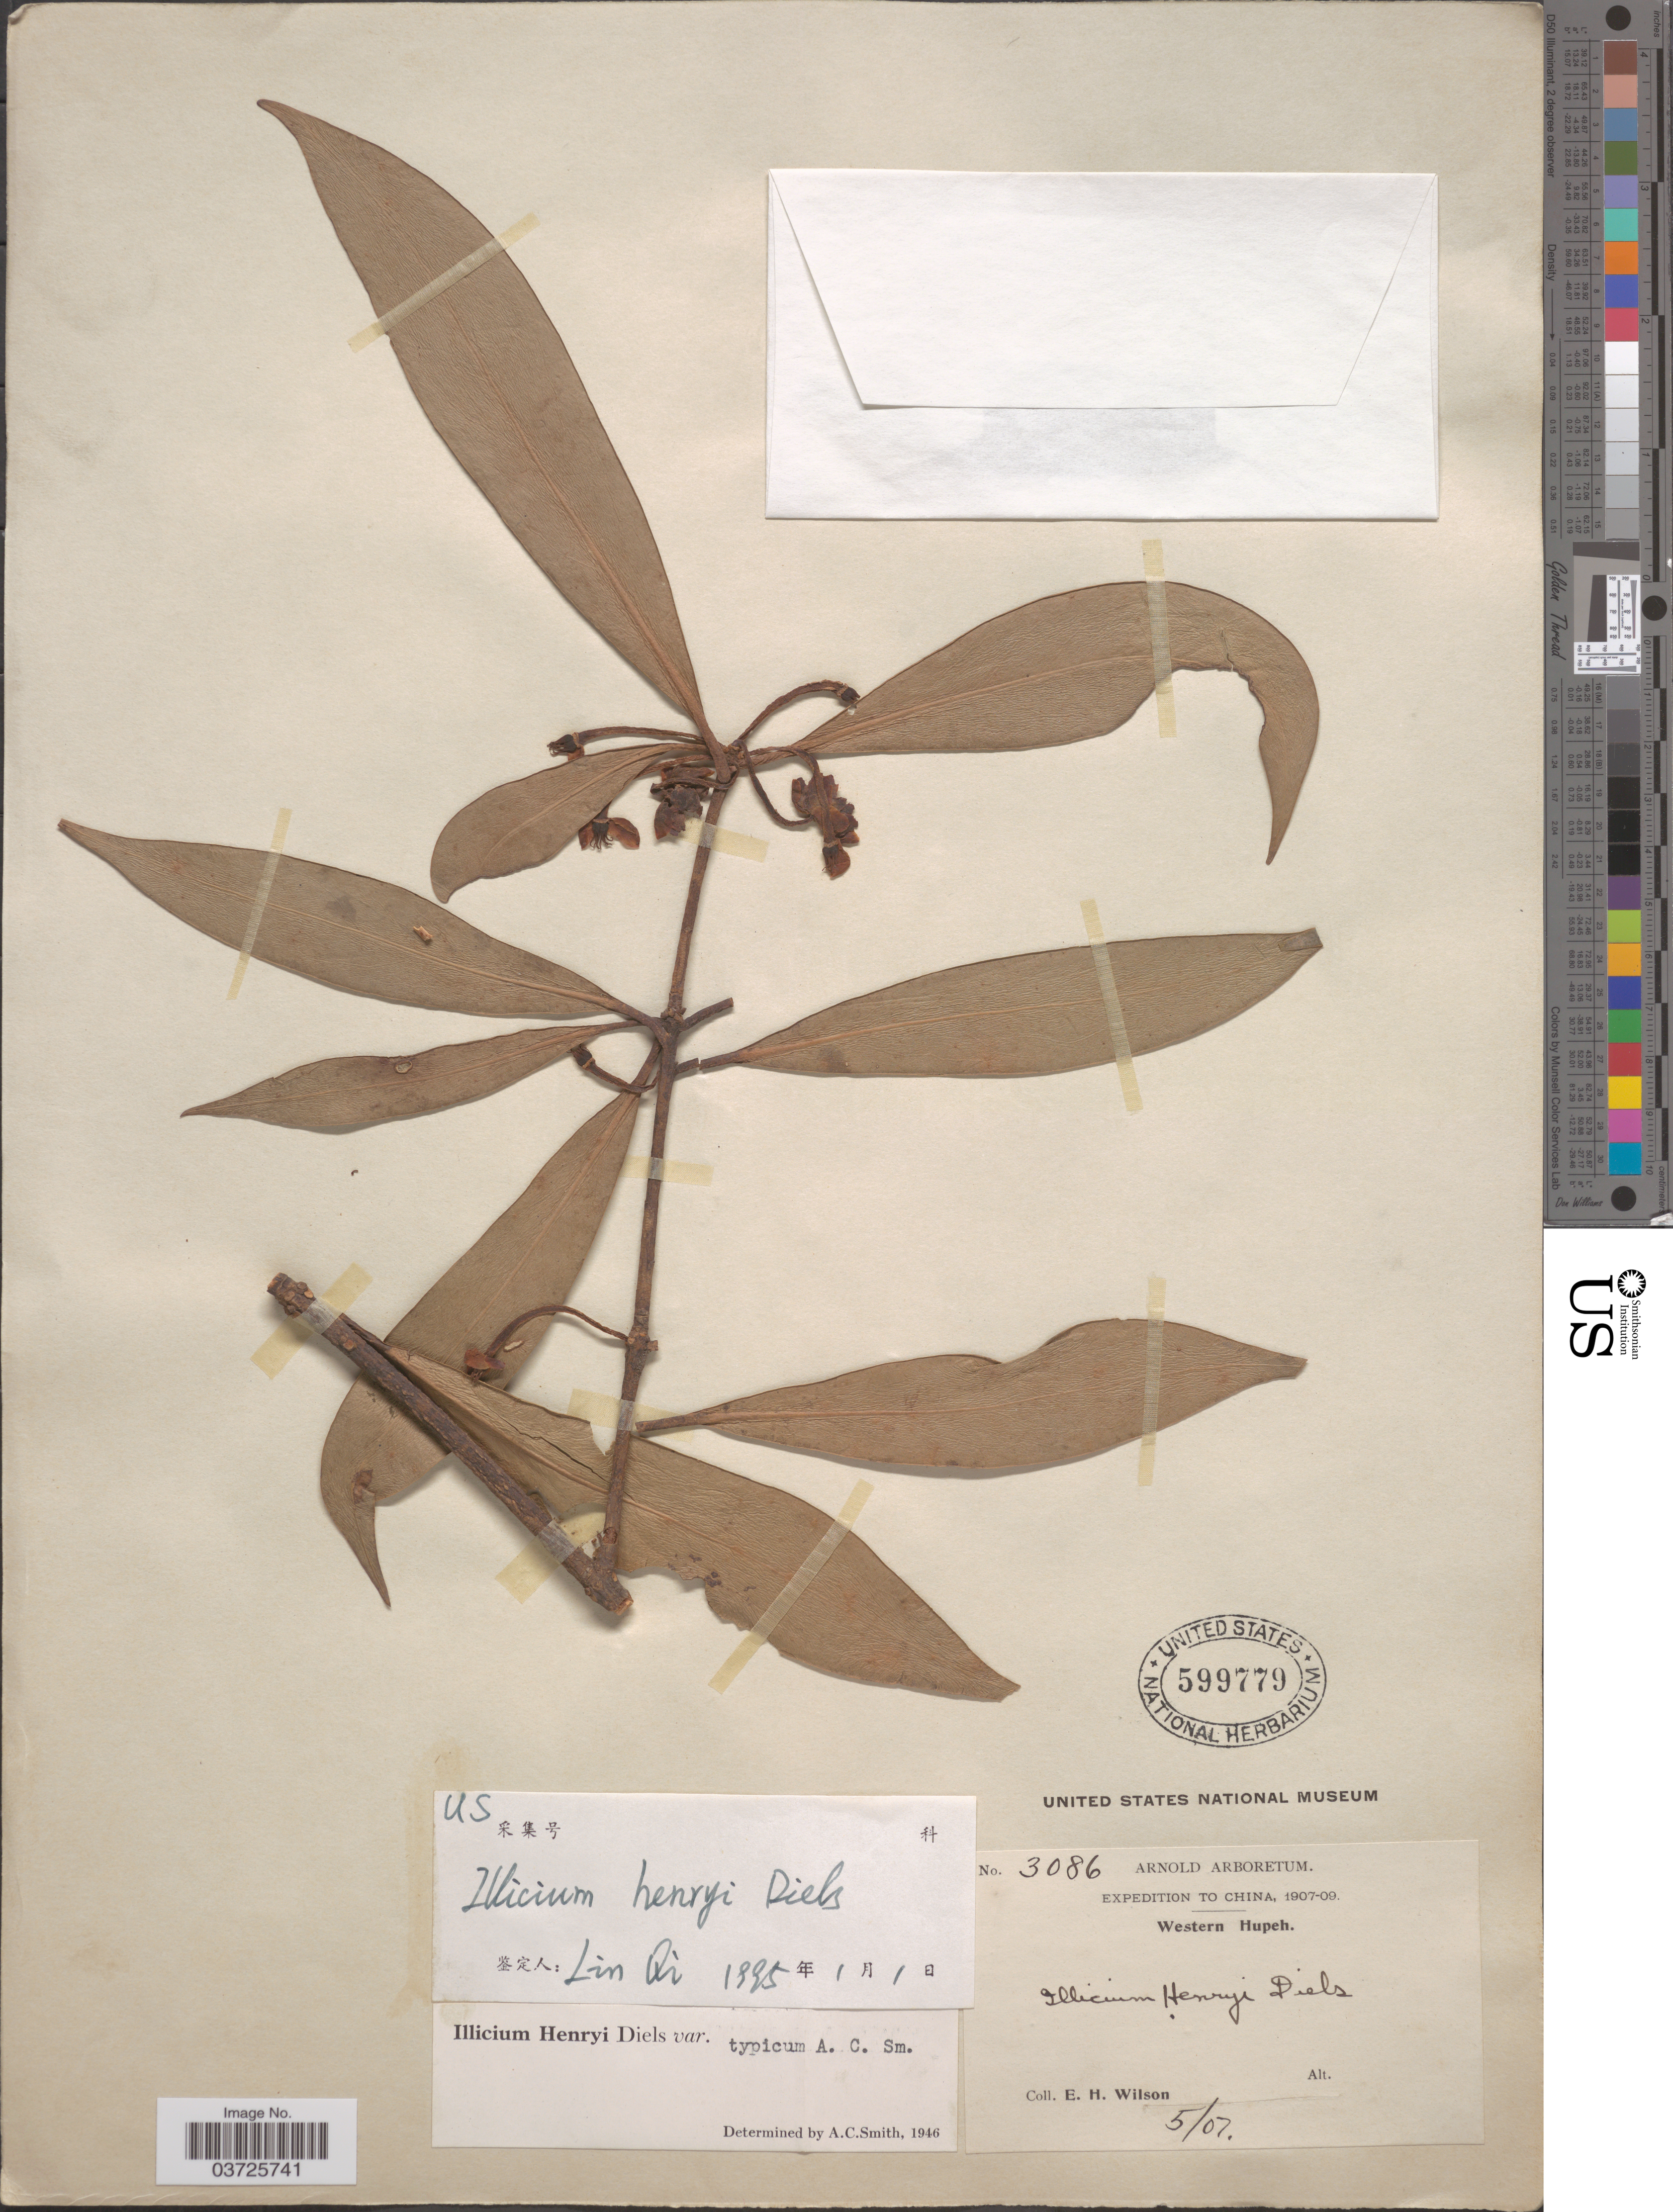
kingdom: Plantae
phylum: Tracheophyta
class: Magnoliopsida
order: Austrobaileyales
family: Schisandraceae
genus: Illicium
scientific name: Illicium henryi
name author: Diels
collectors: E. Wilson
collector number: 3086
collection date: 1907-05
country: China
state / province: Hubei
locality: Western Hupeh.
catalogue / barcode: US 599779